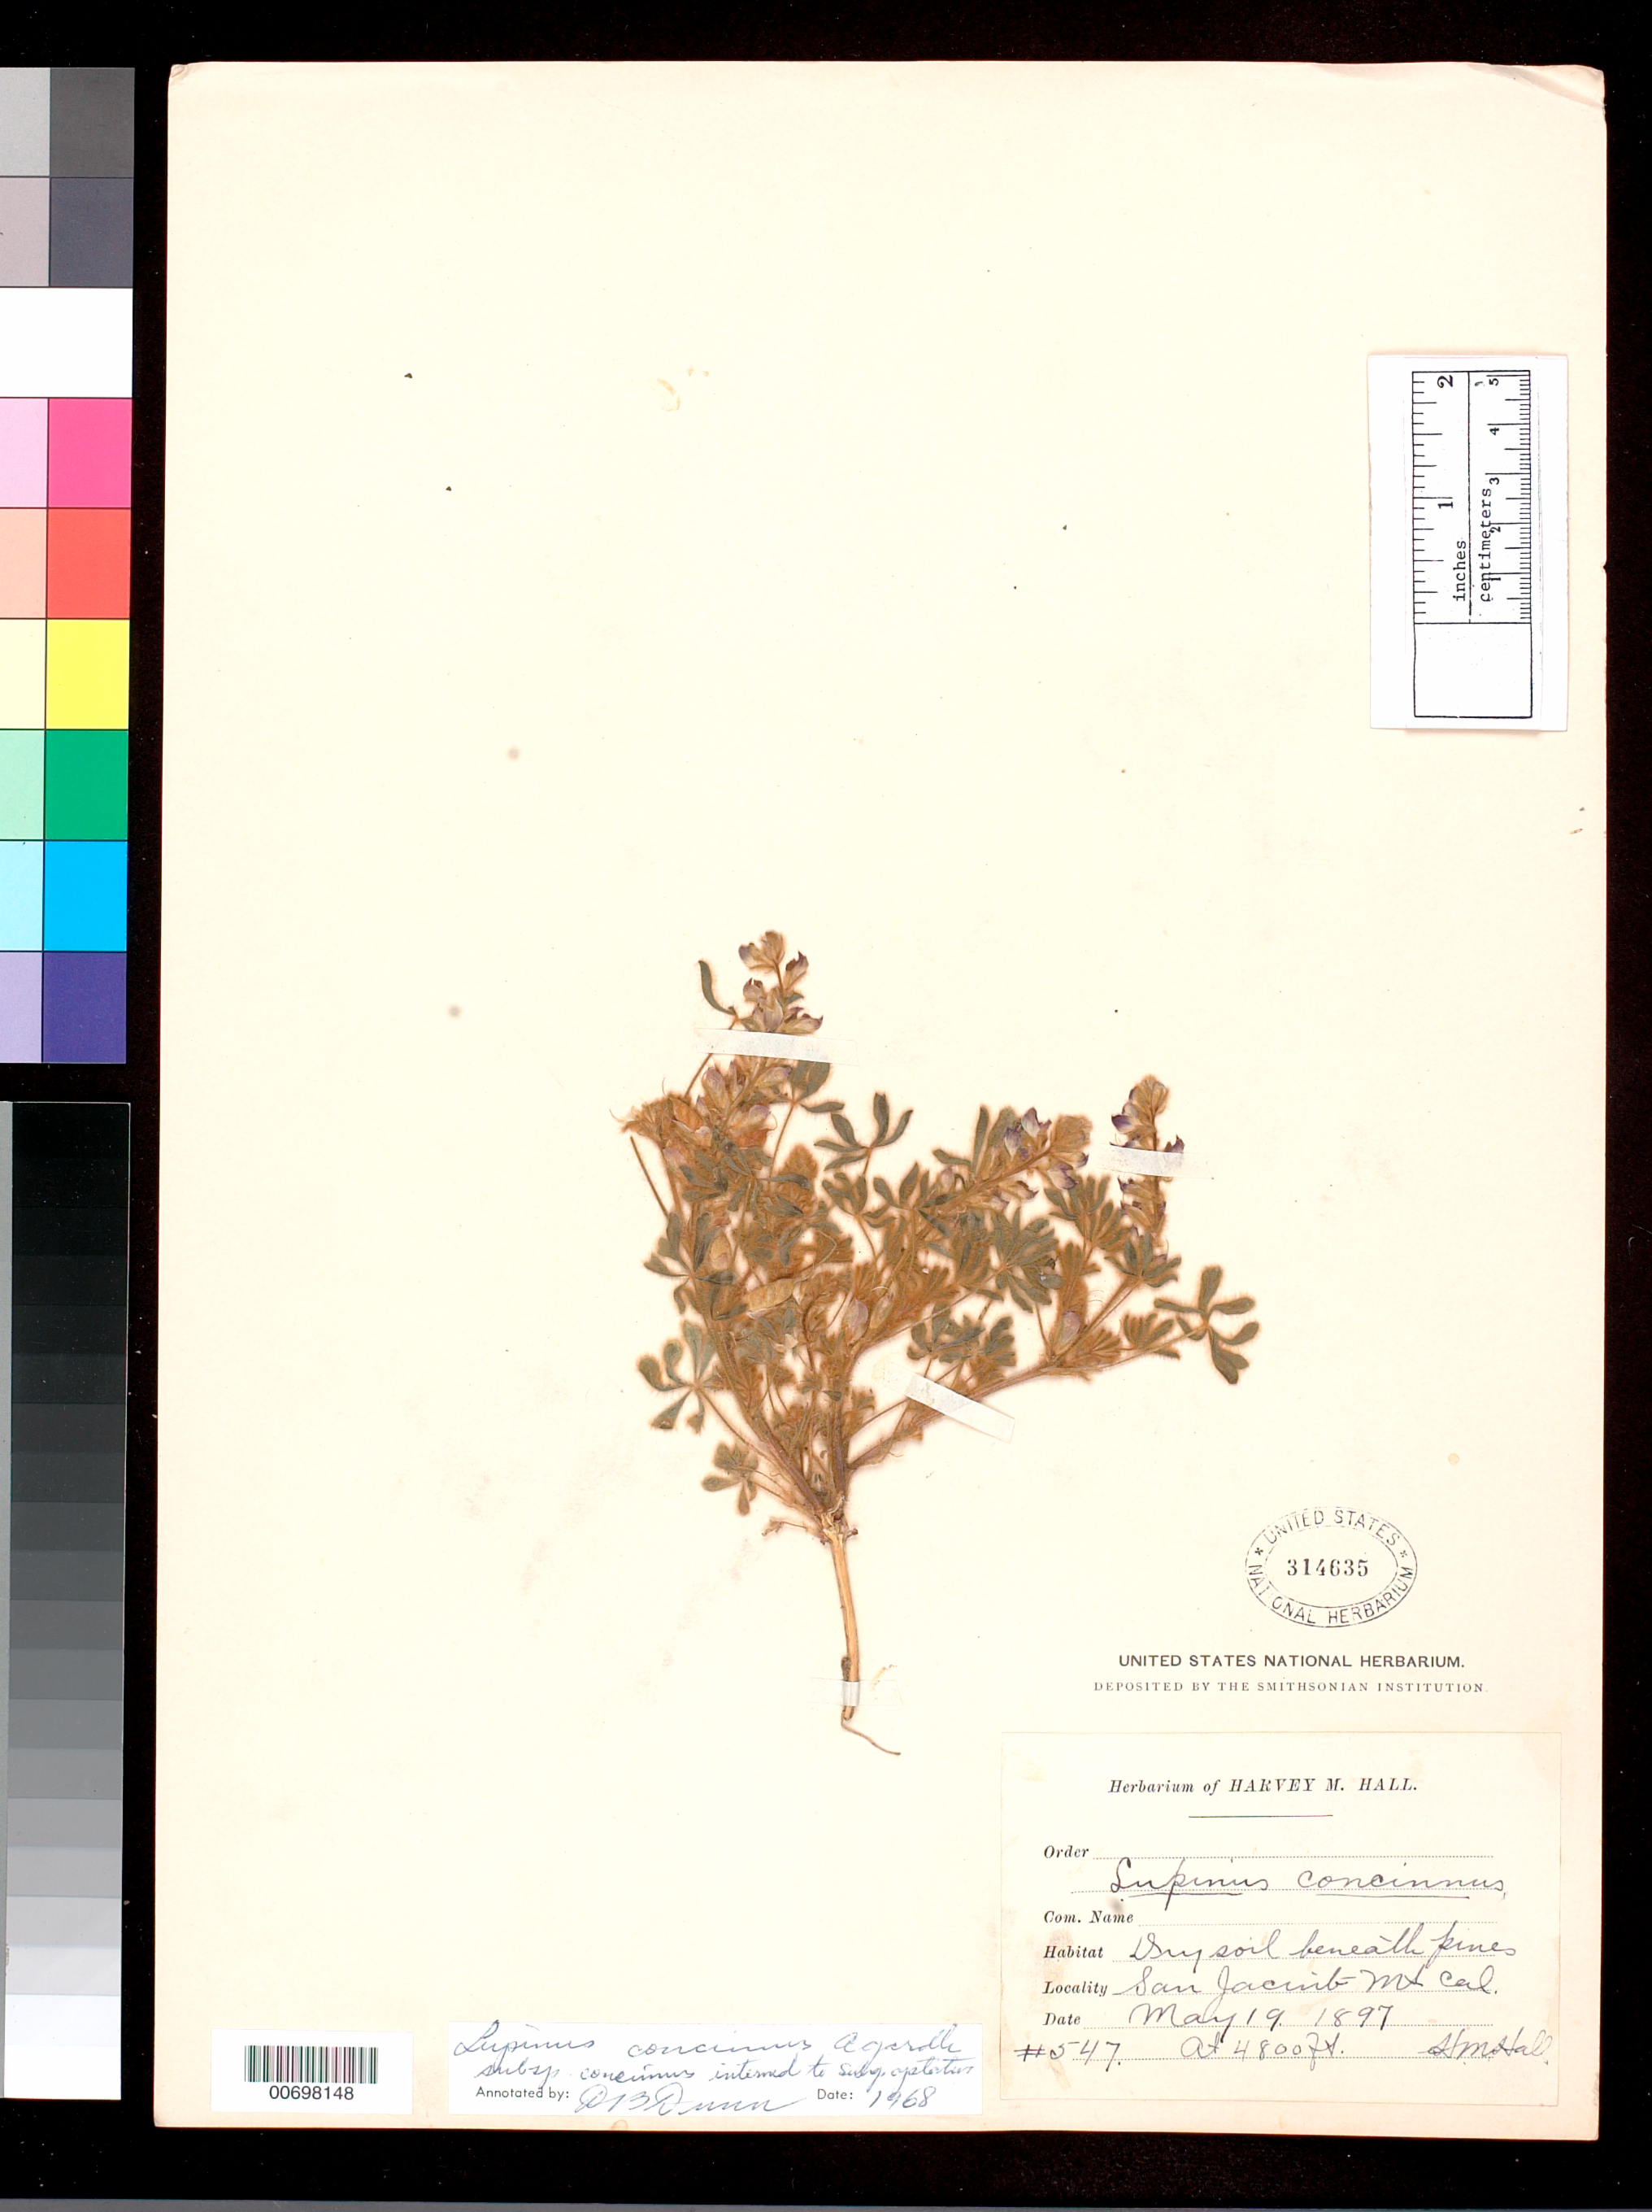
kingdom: Plantae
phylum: Tracheophyta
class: Magnoliopsida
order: Fabales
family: Fabaceae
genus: Lupinus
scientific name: Lupinus concinnus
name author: J. Agardh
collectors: H. M. Hall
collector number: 547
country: United States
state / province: California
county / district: Riverside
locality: San Jacinto Mts.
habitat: Dry soil beneath pines.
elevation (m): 1463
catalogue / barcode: US 314635